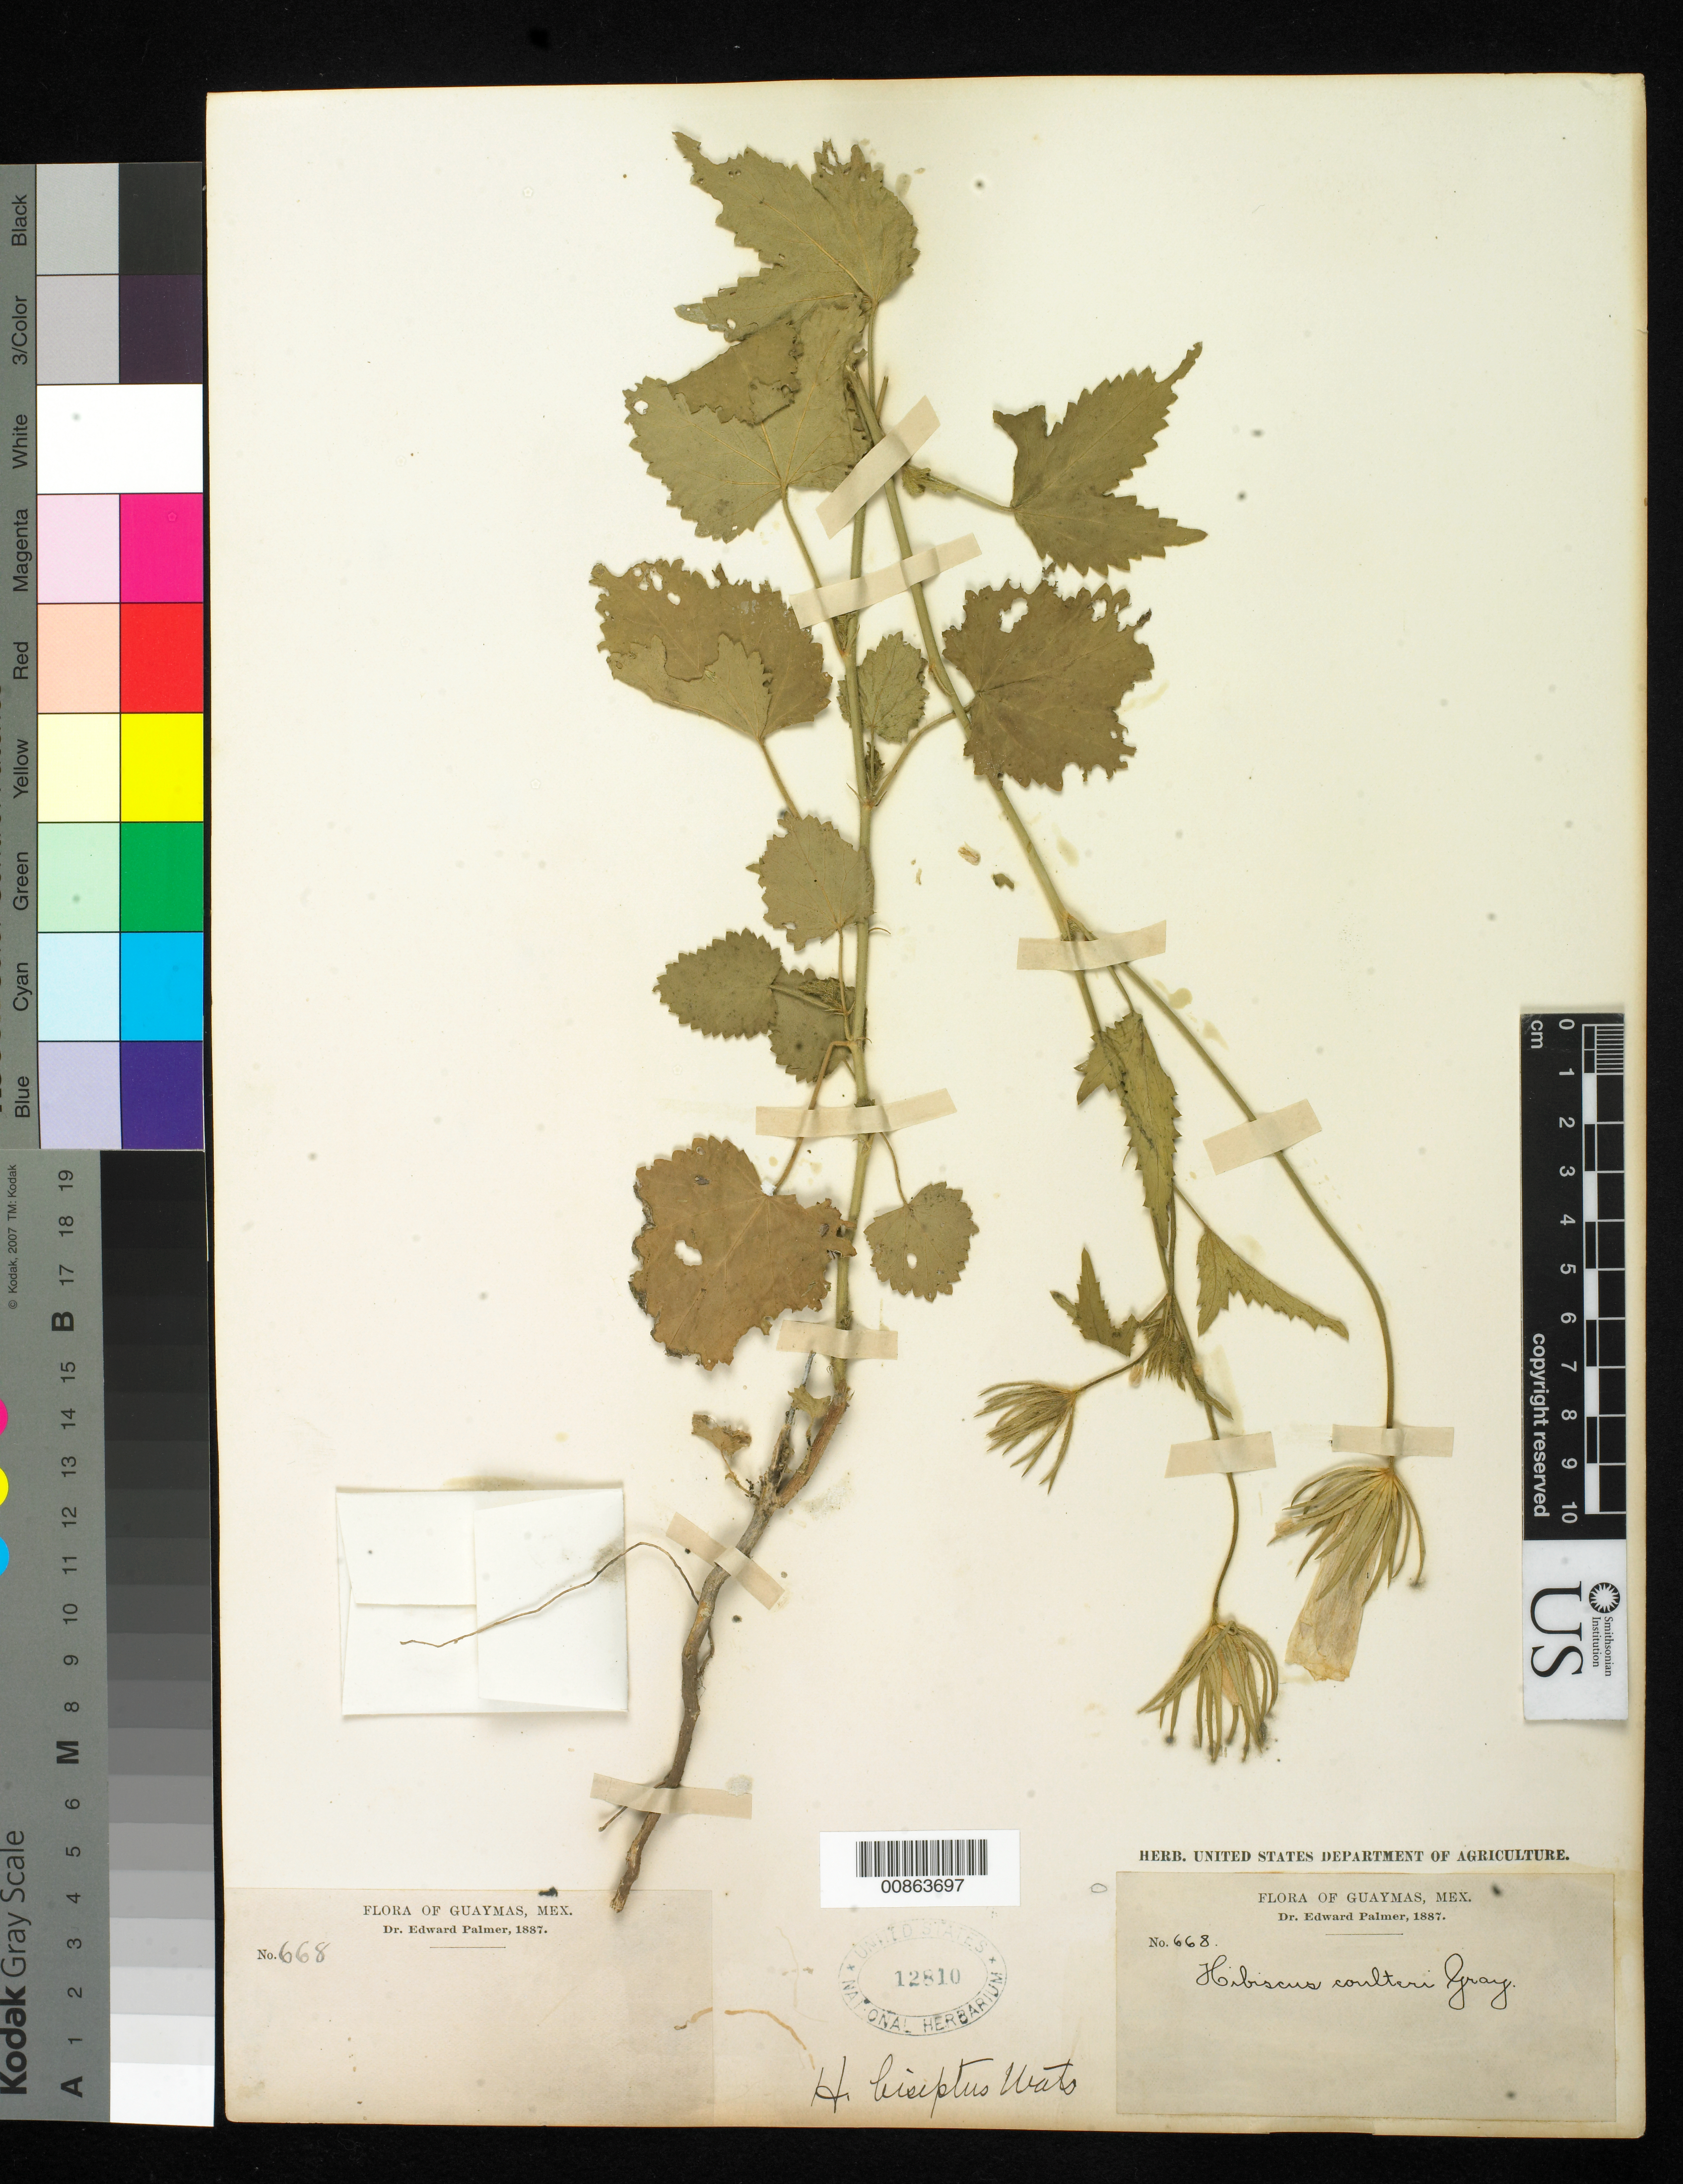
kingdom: Plantae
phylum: Tracheophyta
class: Magnoliopsida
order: Malvales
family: Malvaceae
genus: Hibiscus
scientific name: Hibiscus biseptus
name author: S. Watson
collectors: E. Palmer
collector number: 668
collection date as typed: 1887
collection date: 1887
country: Mexico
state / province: Sonora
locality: Guaymas, Sonora.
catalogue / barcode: US 12810